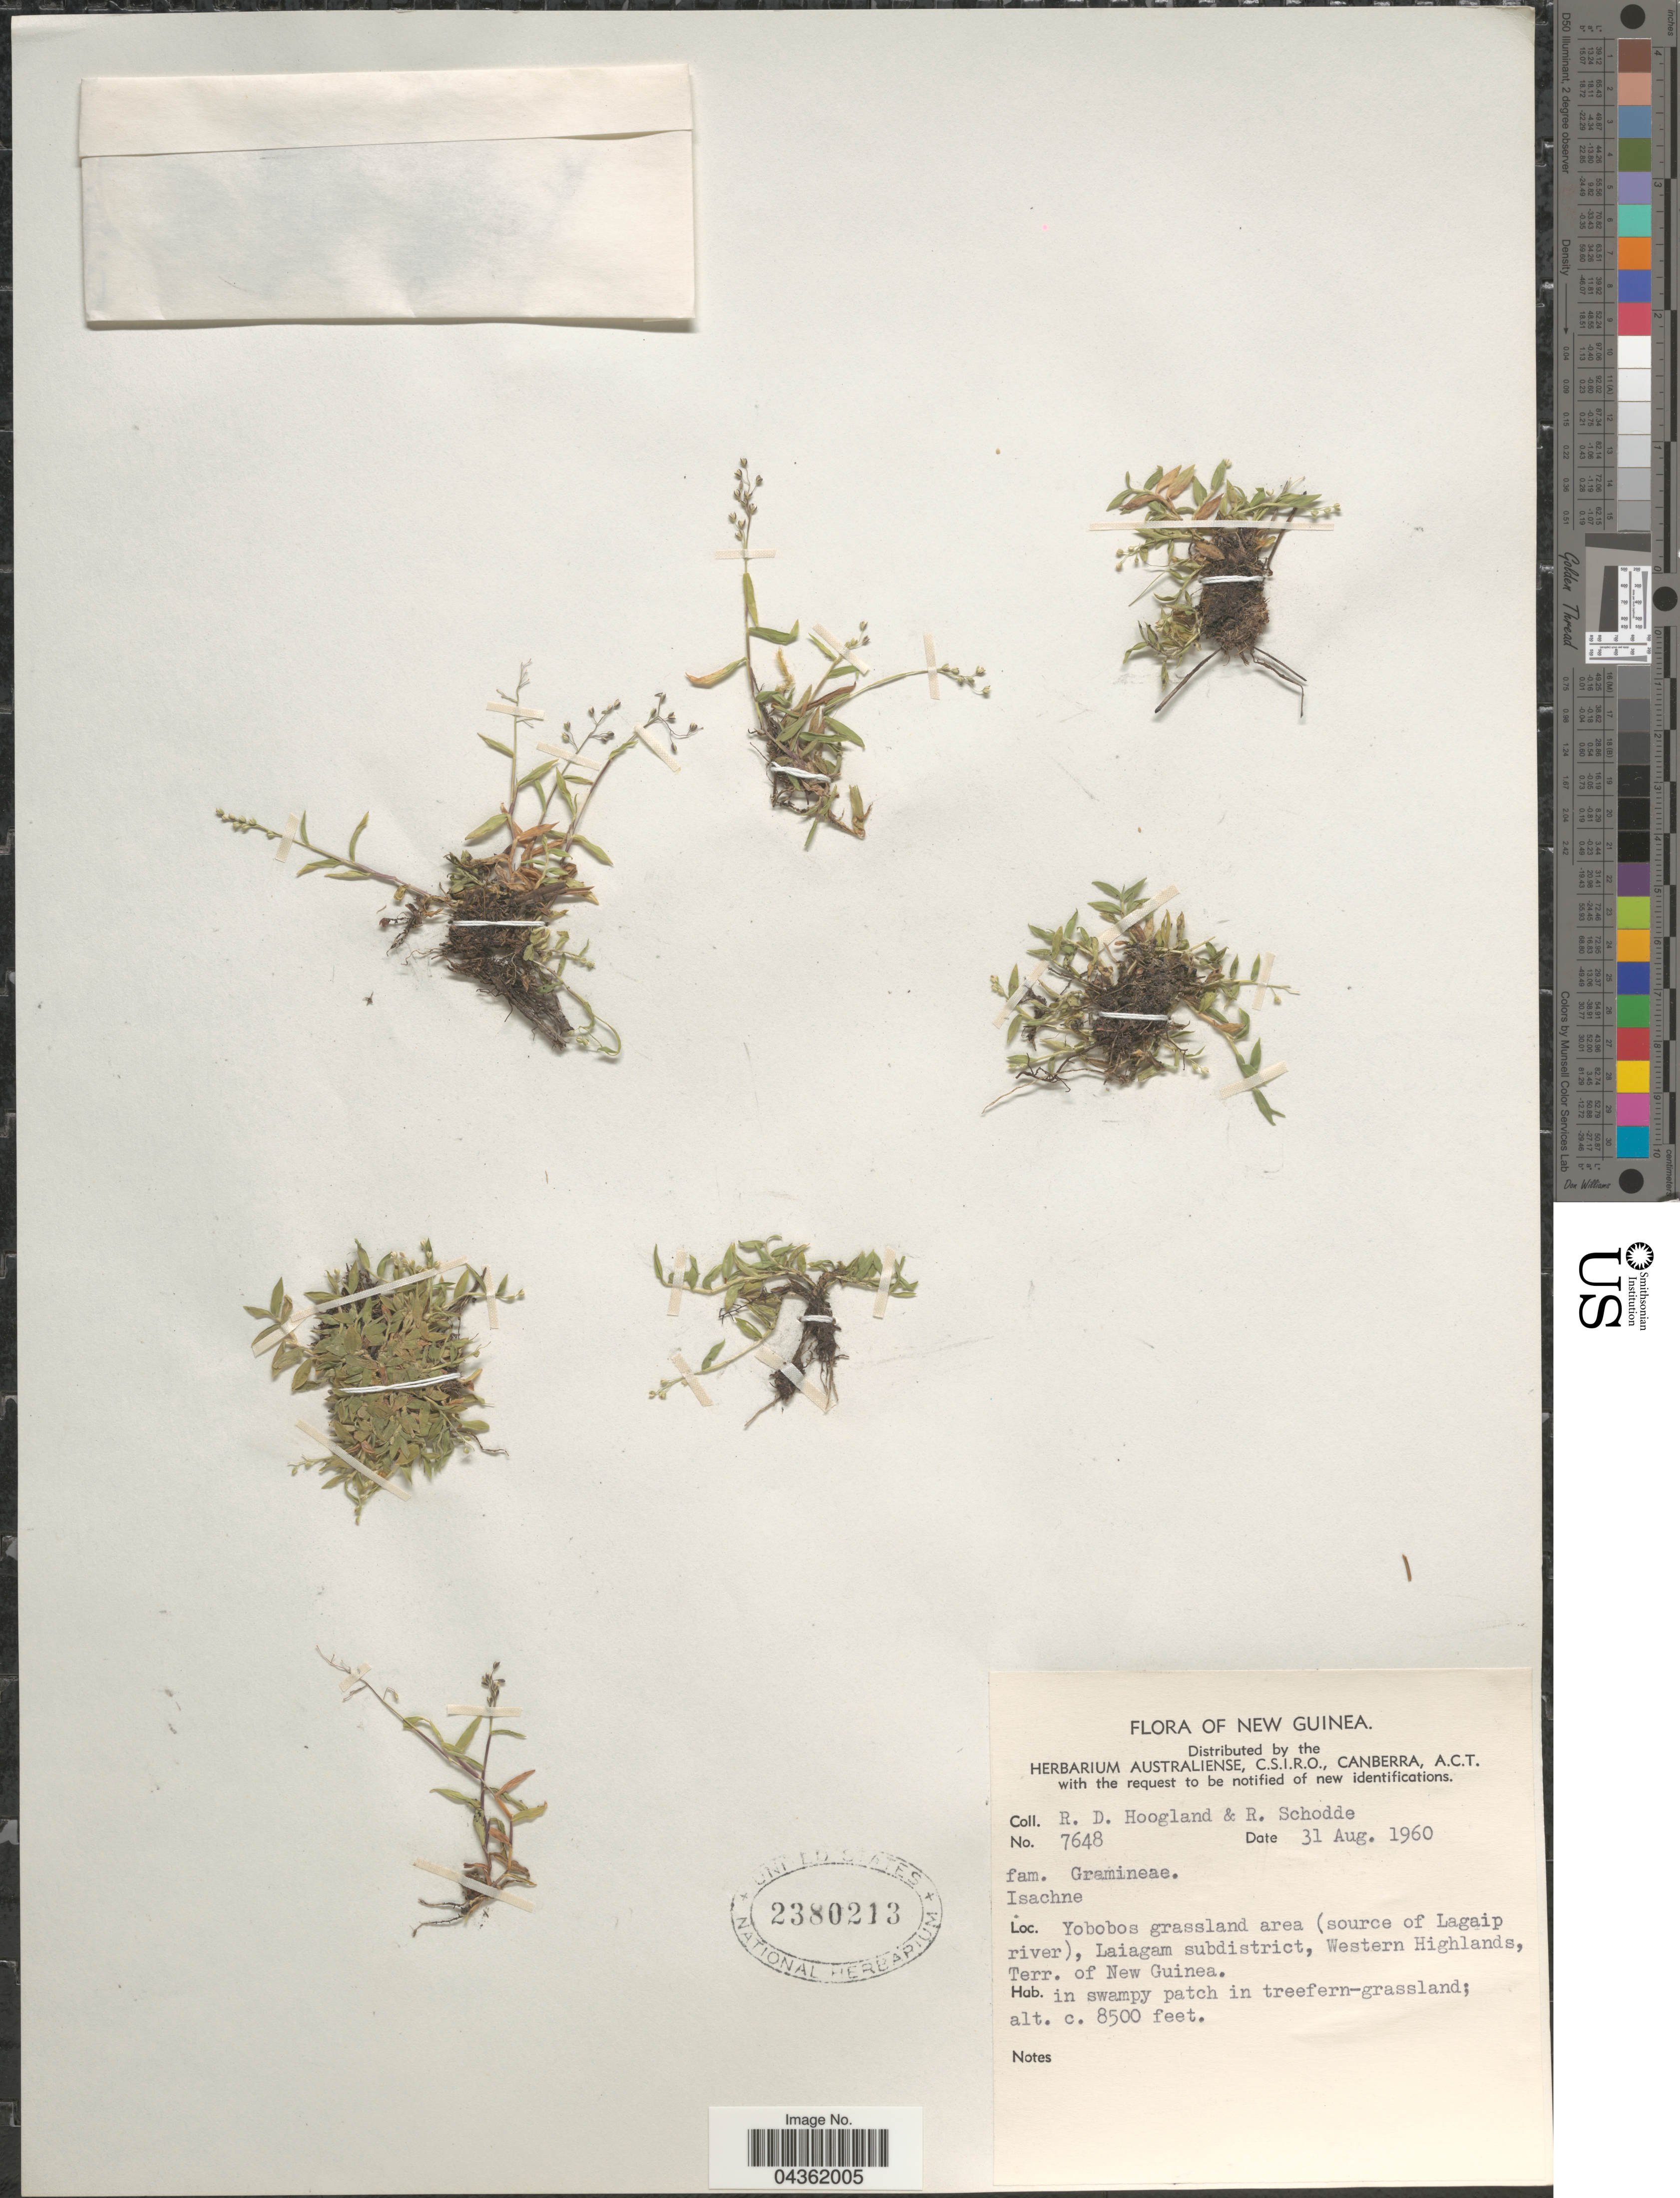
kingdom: Plantae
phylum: Tracheophyta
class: Liliopsida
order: Poales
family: Poaceae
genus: Isachne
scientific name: Isachne sp.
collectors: R. D. Hoogland & R. Schodde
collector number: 7648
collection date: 1960-08-31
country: Papua New Guinea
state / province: Western Highlands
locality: New Guinea. Yobobos grassland area (source of Lagaip river), Laiagam subdistrict, Western Highlands, Terr. of New Guinea.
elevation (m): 2591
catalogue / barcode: US 2380213